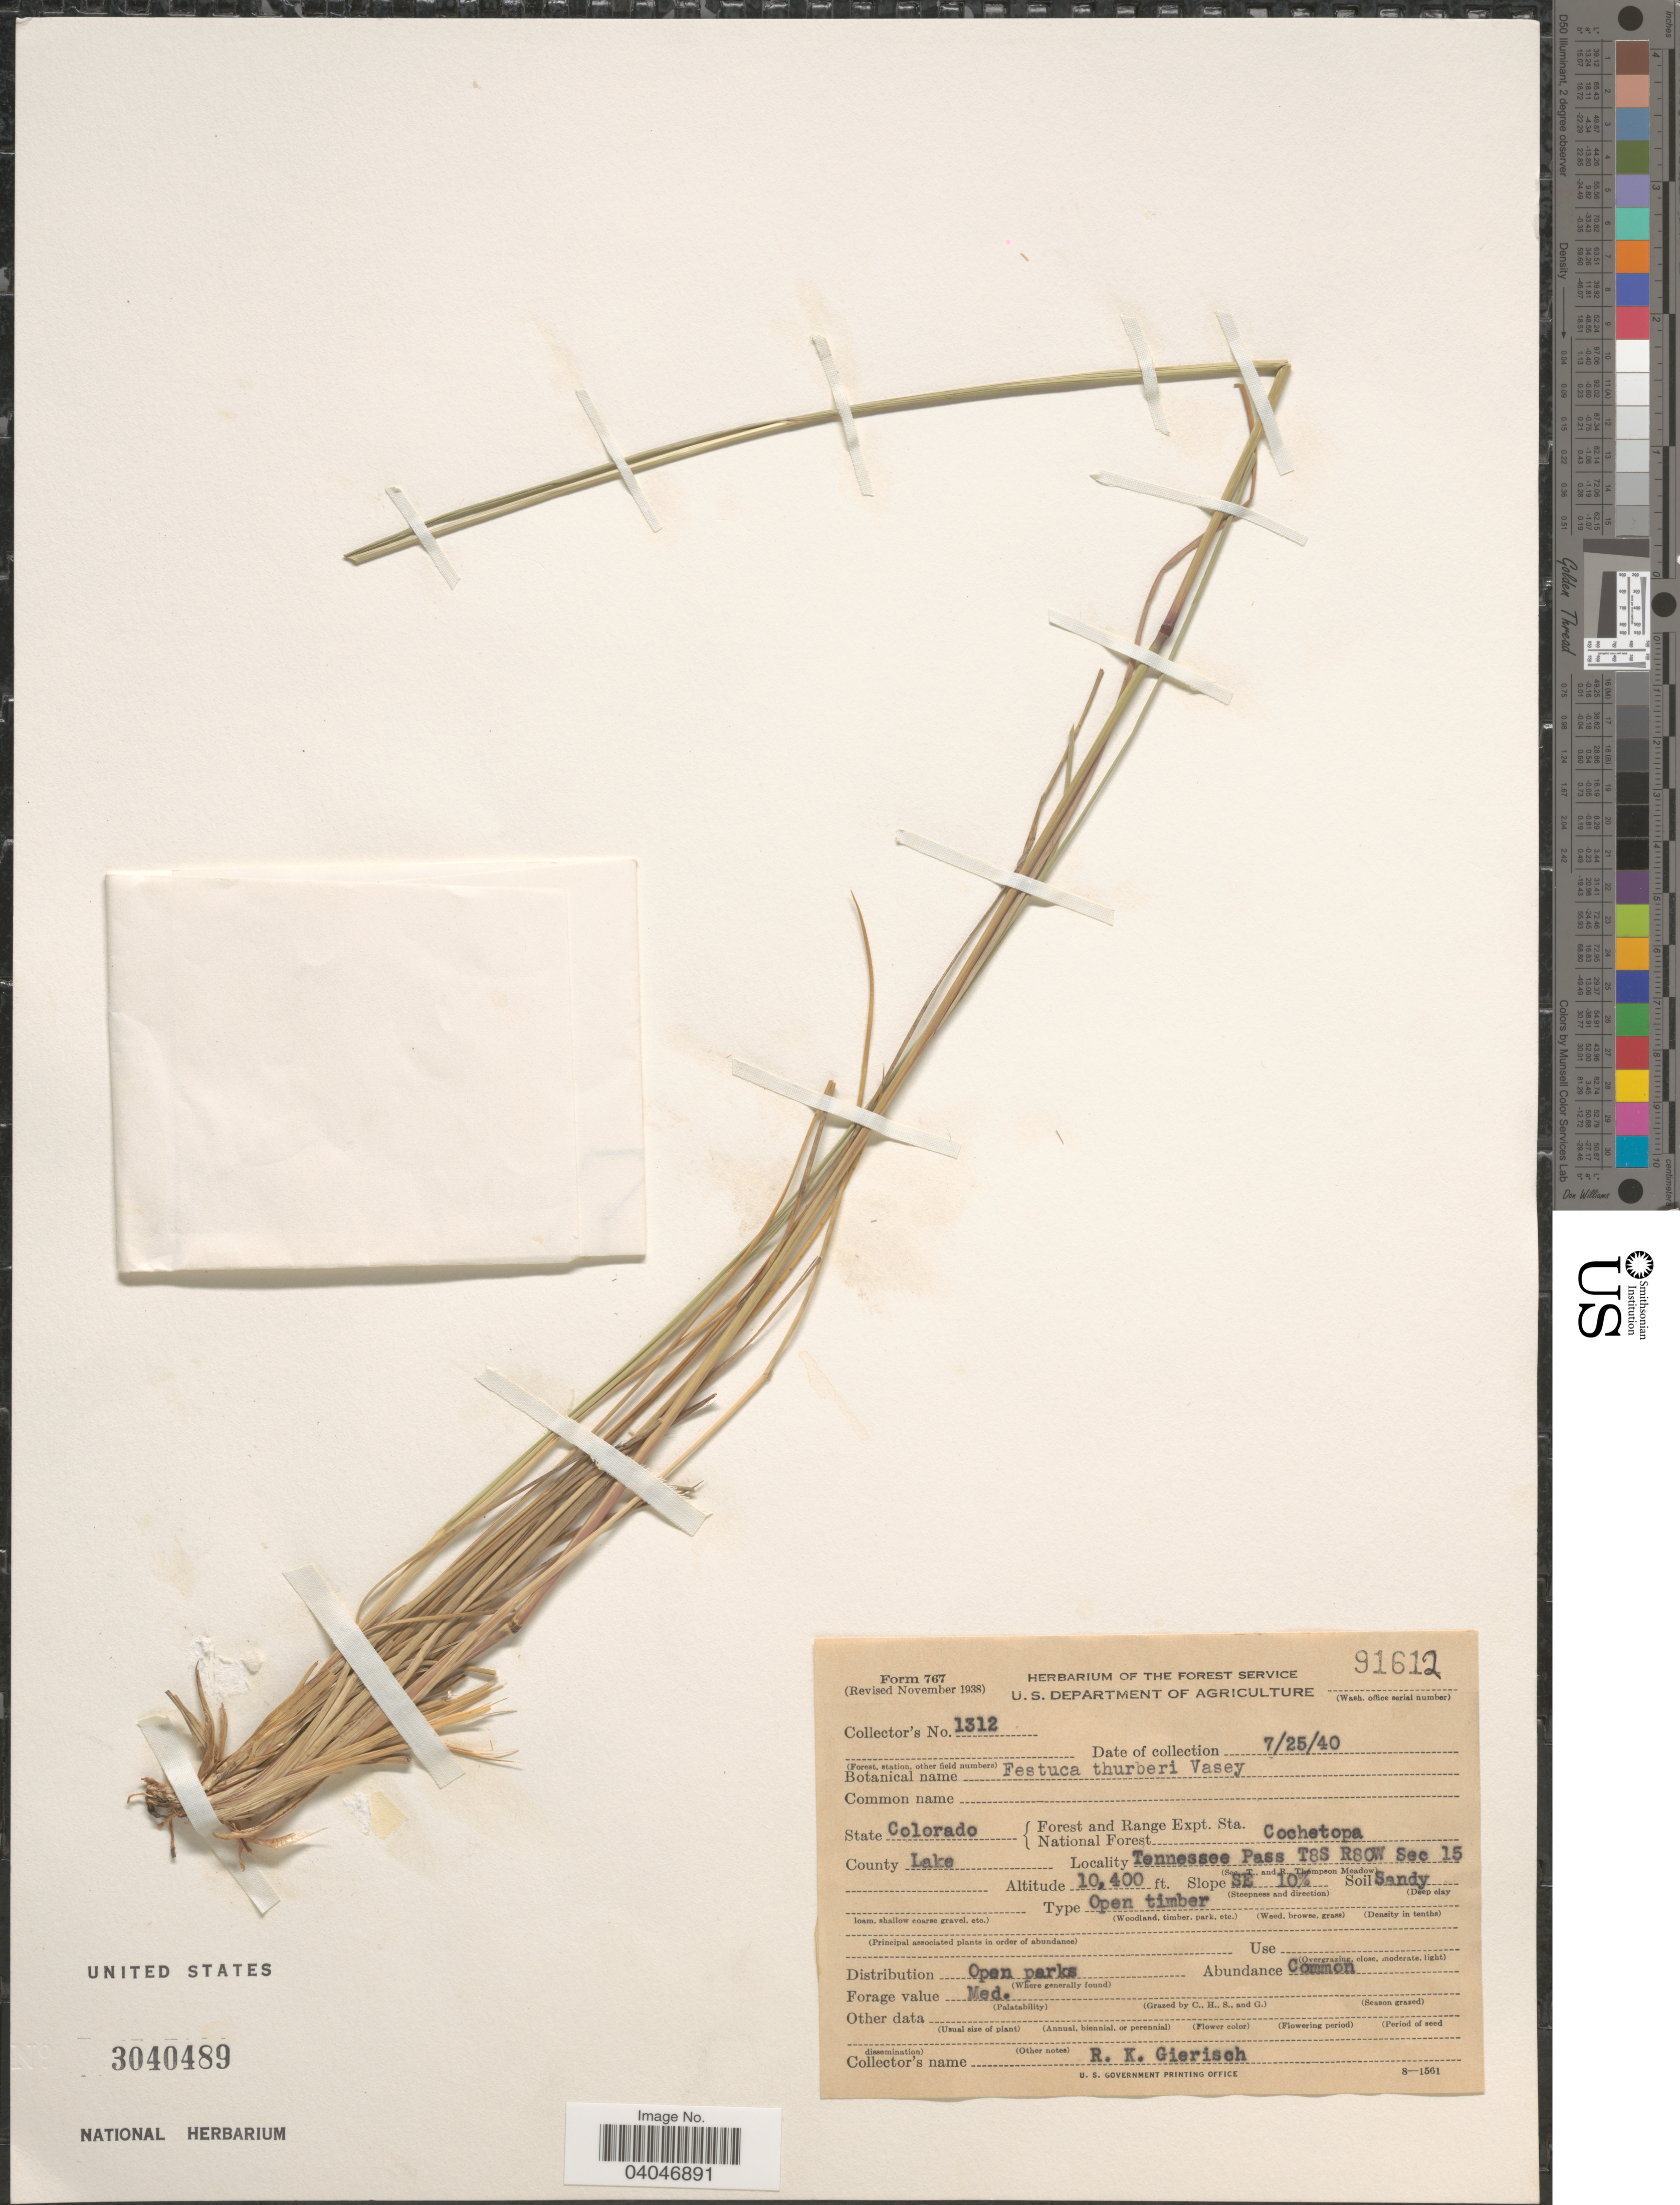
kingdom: Plantae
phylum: Tracheophyta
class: Liliopsida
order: Poales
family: Poaceae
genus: Festuca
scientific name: Festuca thurberi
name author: Vasey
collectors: R. Gierisch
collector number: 1312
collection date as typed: Transcribed d/m/y: 25/7/40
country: United States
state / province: Colorado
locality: Forest and Range Expt. Sta. National Forest Cochetopa. County Lake. Tennessee Pass T8S R60W Sec 15. Slope SE 10%.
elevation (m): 3170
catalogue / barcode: US 3040489